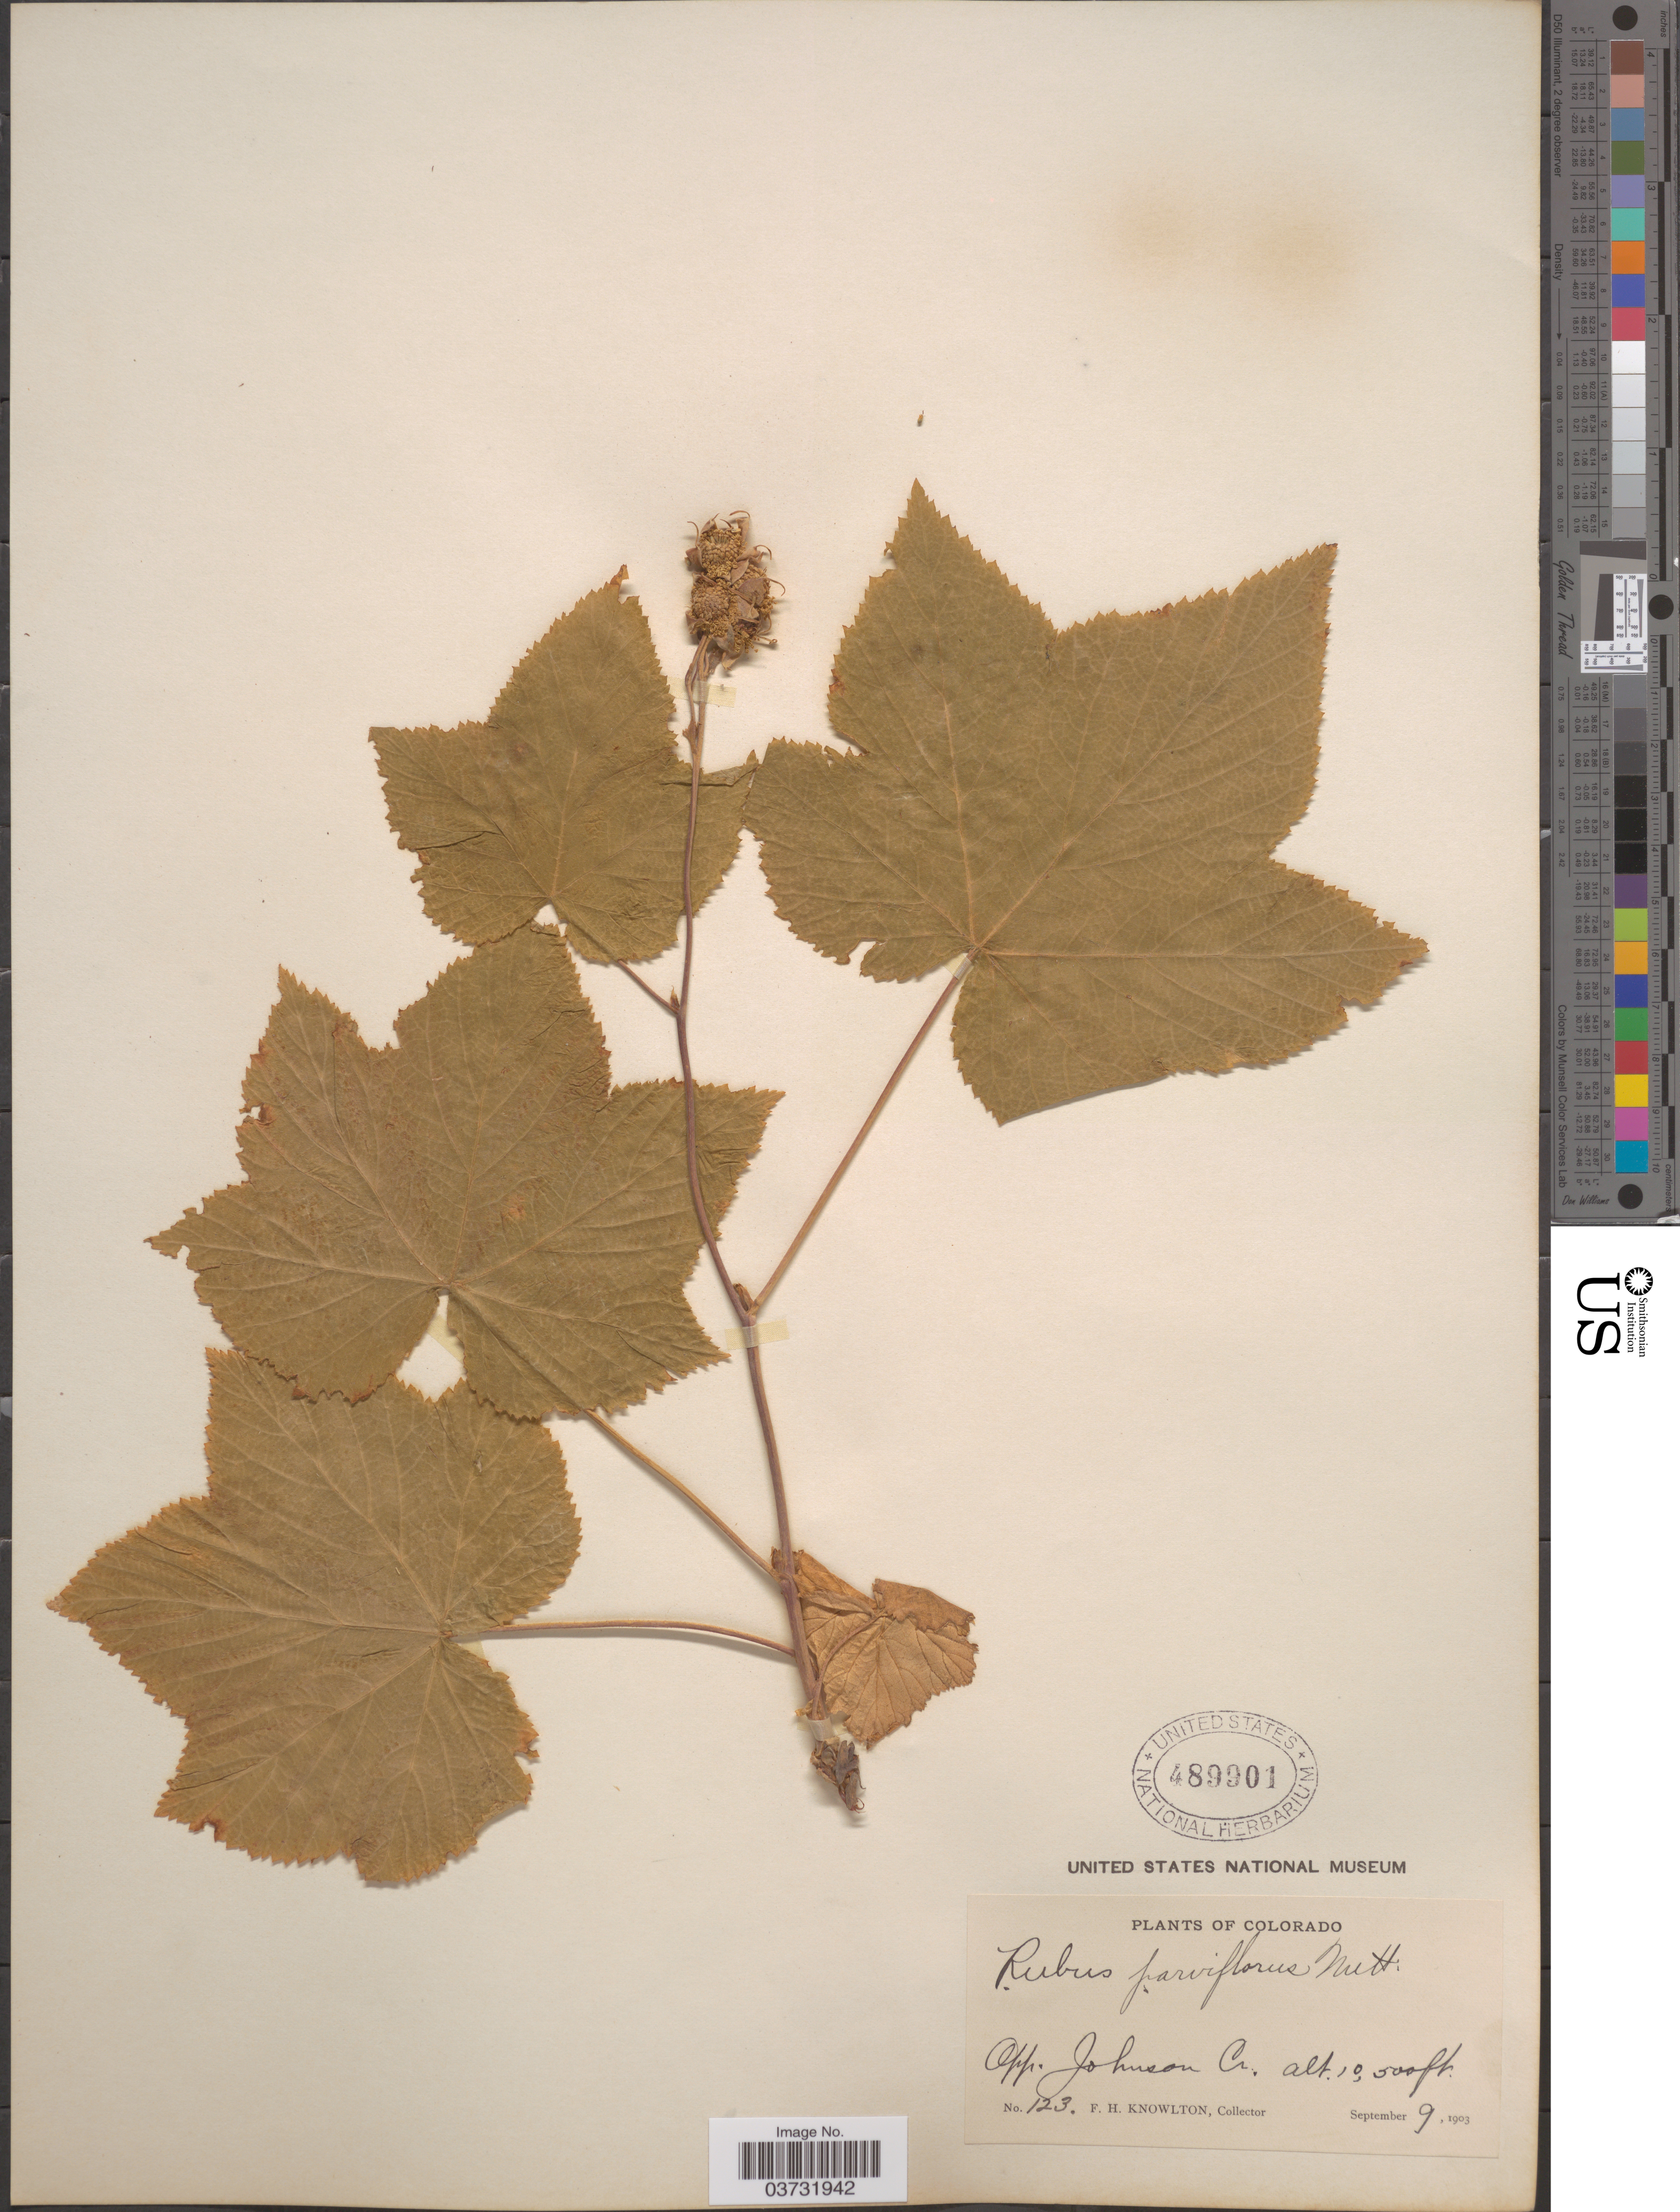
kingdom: Plantae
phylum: Tracheophyta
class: Magnoliopsida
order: Rosales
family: Rosaceae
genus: Rubus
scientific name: Rubus parviflorus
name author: Nutt.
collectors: F. H. Knowlton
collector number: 123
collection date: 1903-09-09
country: United States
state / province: Colorado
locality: Opp. Johnson Cr.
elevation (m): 3200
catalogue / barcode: US 489901